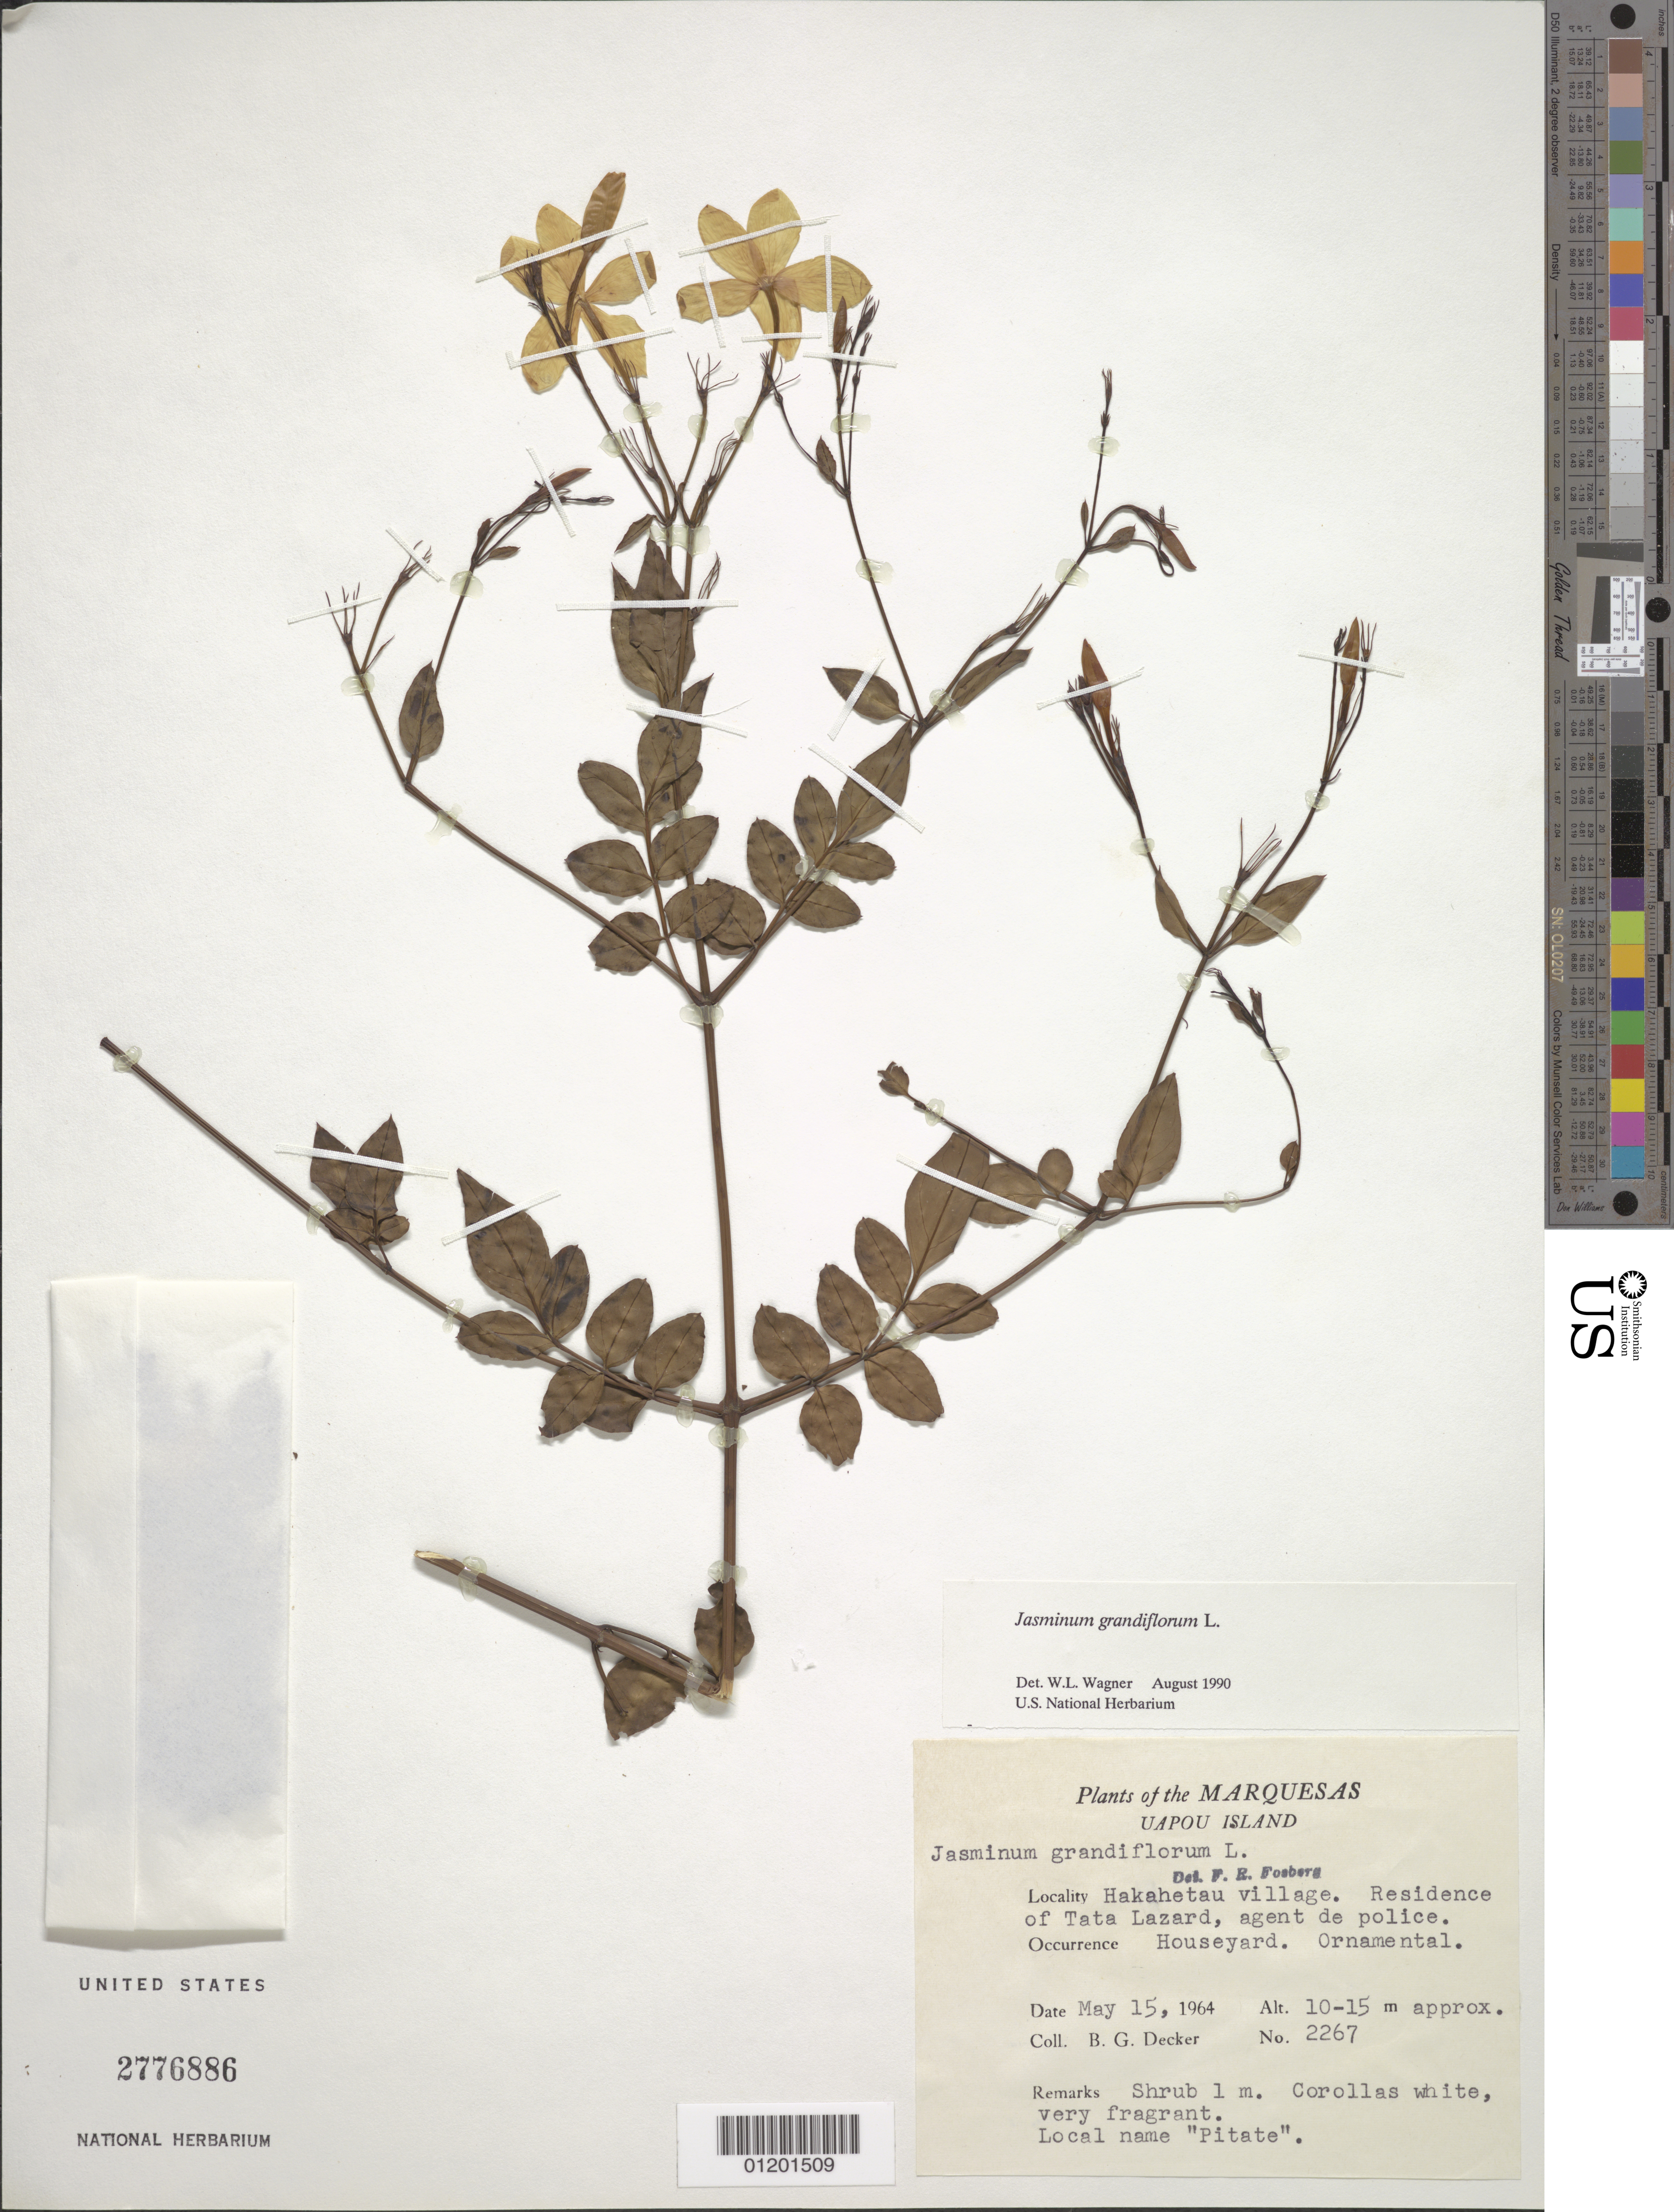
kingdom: Plantae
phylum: Tracheophyta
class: Magnoliopsida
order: Lamiales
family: Oleaceae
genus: Jasminum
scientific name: Jasminum grandiflorum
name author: L.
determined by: Wagner, W. L., (BOT), Smithsonian Institution - National Museum of Natural History (UNITED STATES)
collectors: B. G. Decker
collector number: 2267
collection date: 1964-05-15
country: French Polynesia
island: Ua Pou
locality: Hakahetau village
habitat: Houseyard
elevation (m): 10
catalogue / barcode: US 2776886